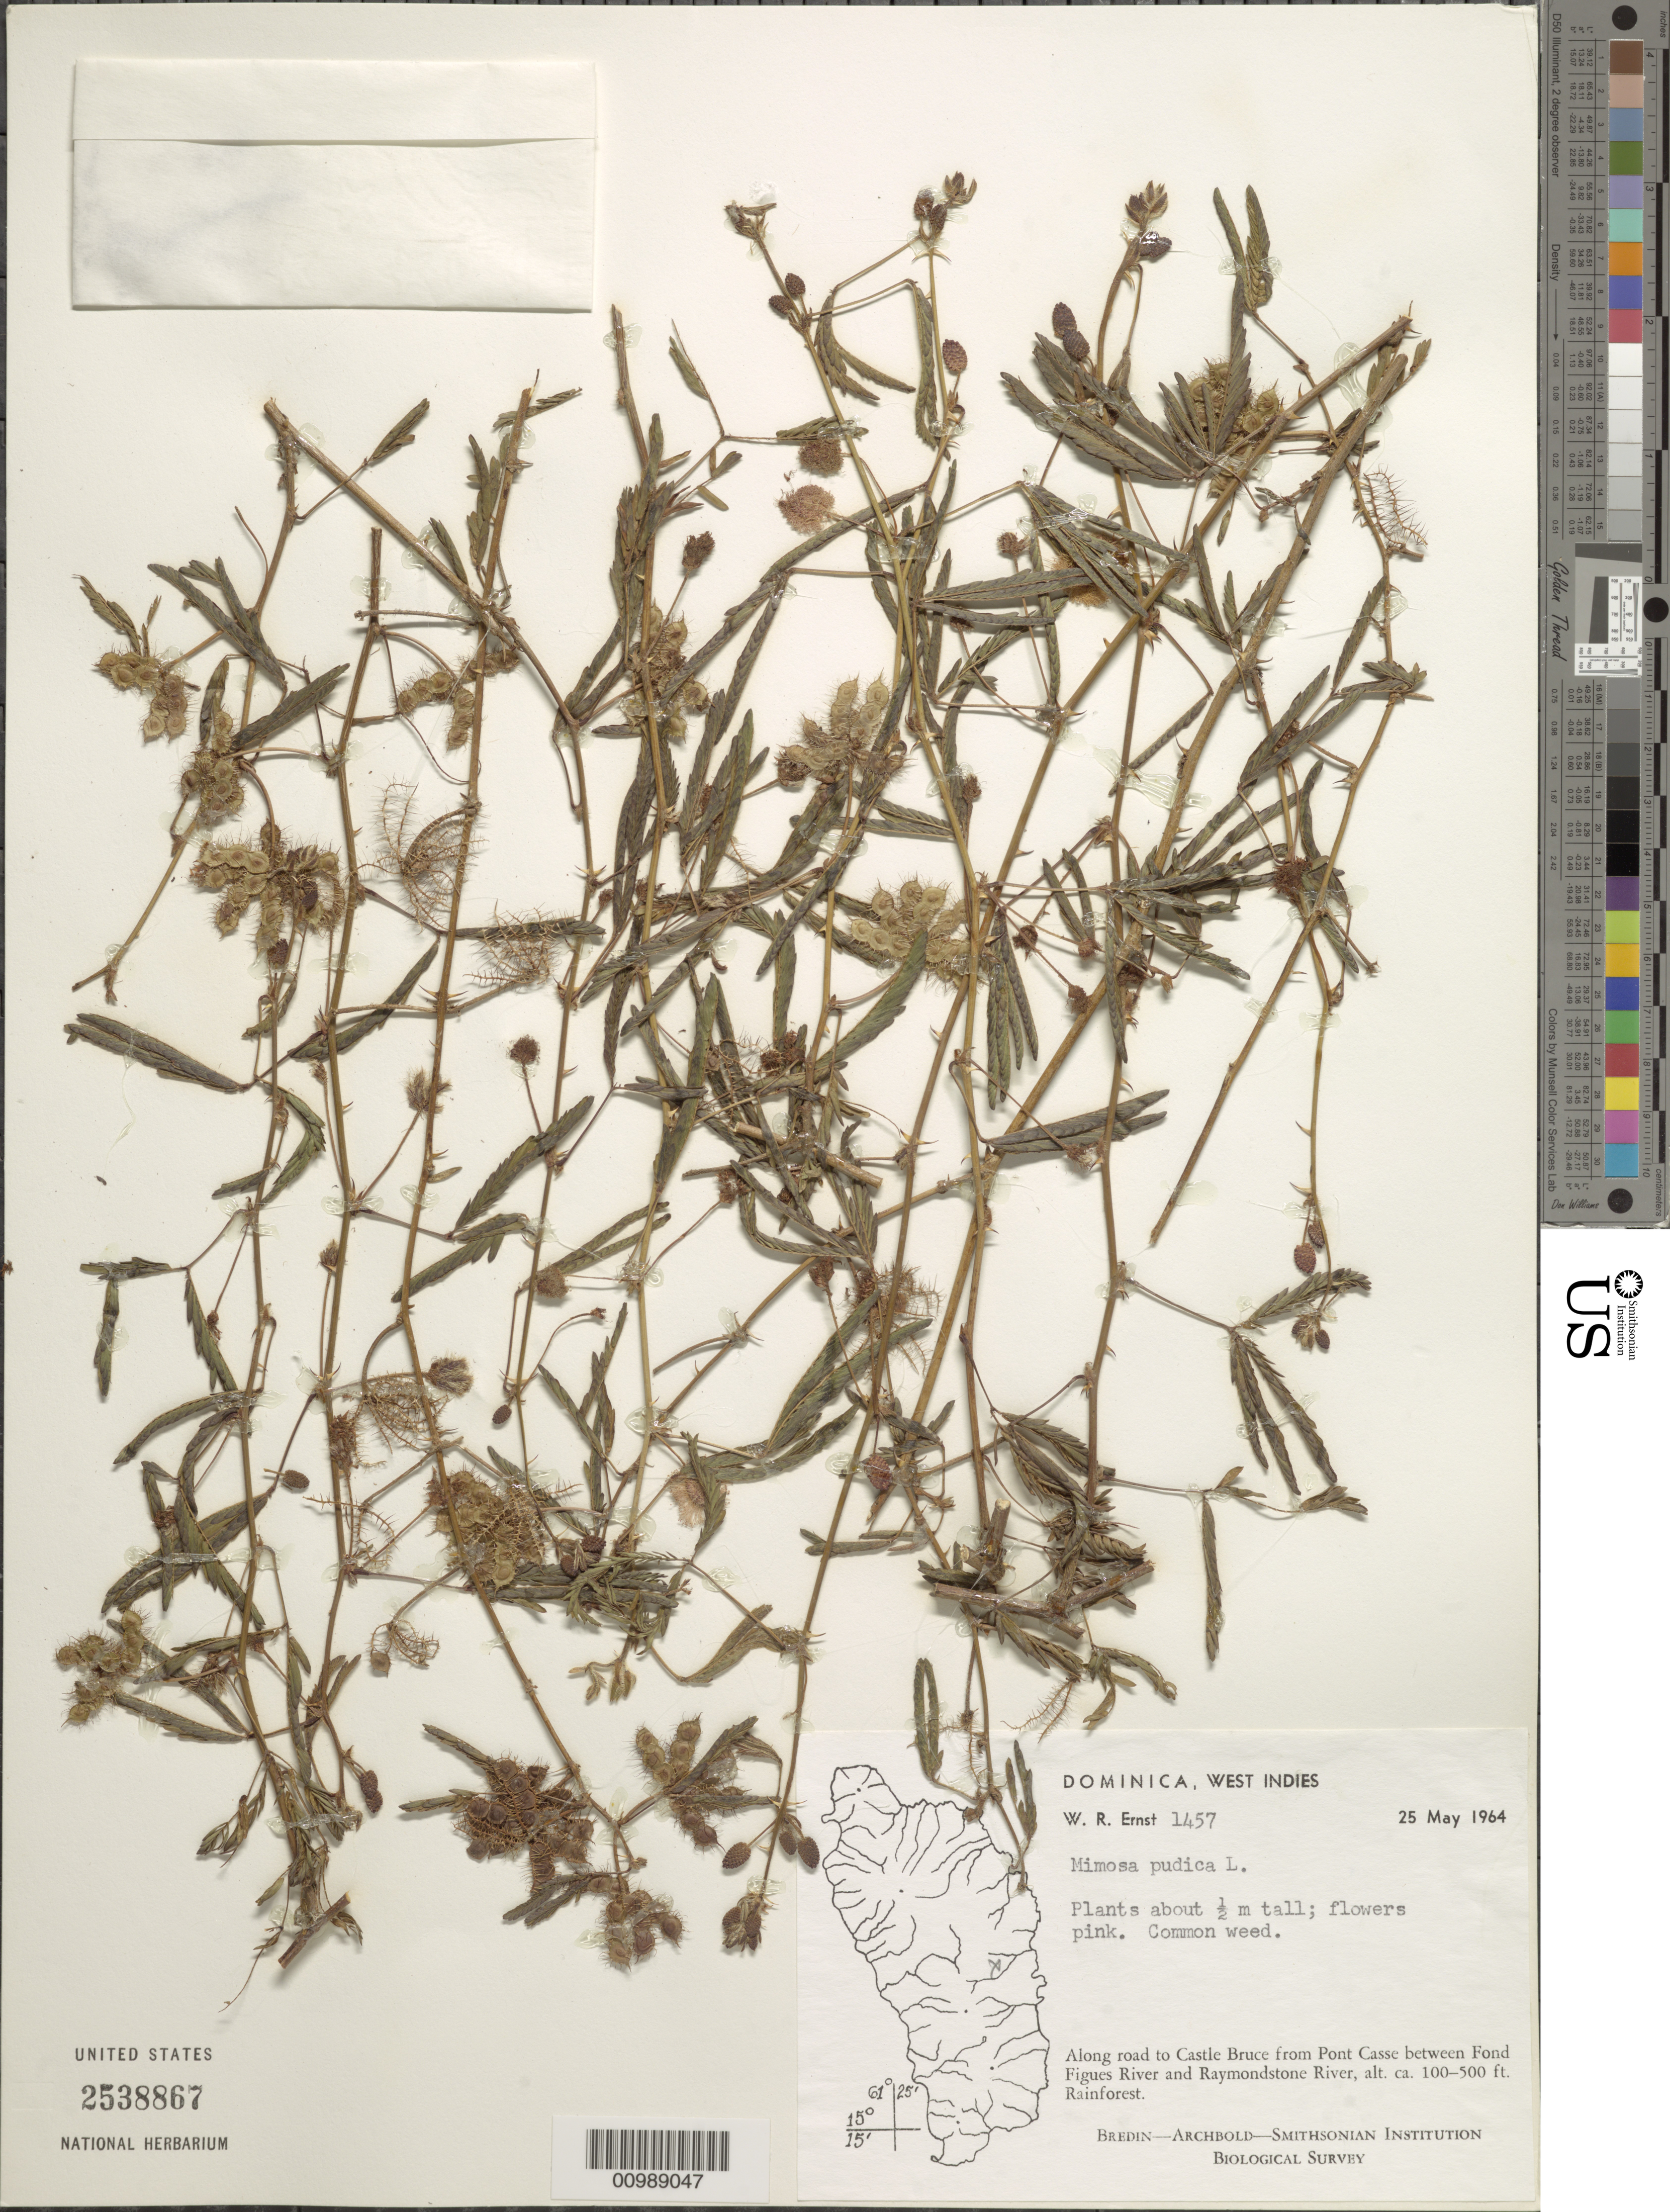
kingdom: Plantae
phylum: Tracheophyta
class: Magnoliopsida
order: Fabales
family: Fabaceae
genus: Mimosa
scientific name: Mimosa pudica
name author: L.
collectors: W. R. Ernst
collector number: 1457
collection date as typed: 25 May 1964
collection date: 1964-05-25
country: Dominica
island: Dominica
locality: Along road to Castle Bruce from Pont Casse between Fond Figues River and Raymondstone River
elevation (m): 30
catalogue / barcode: US 2538867